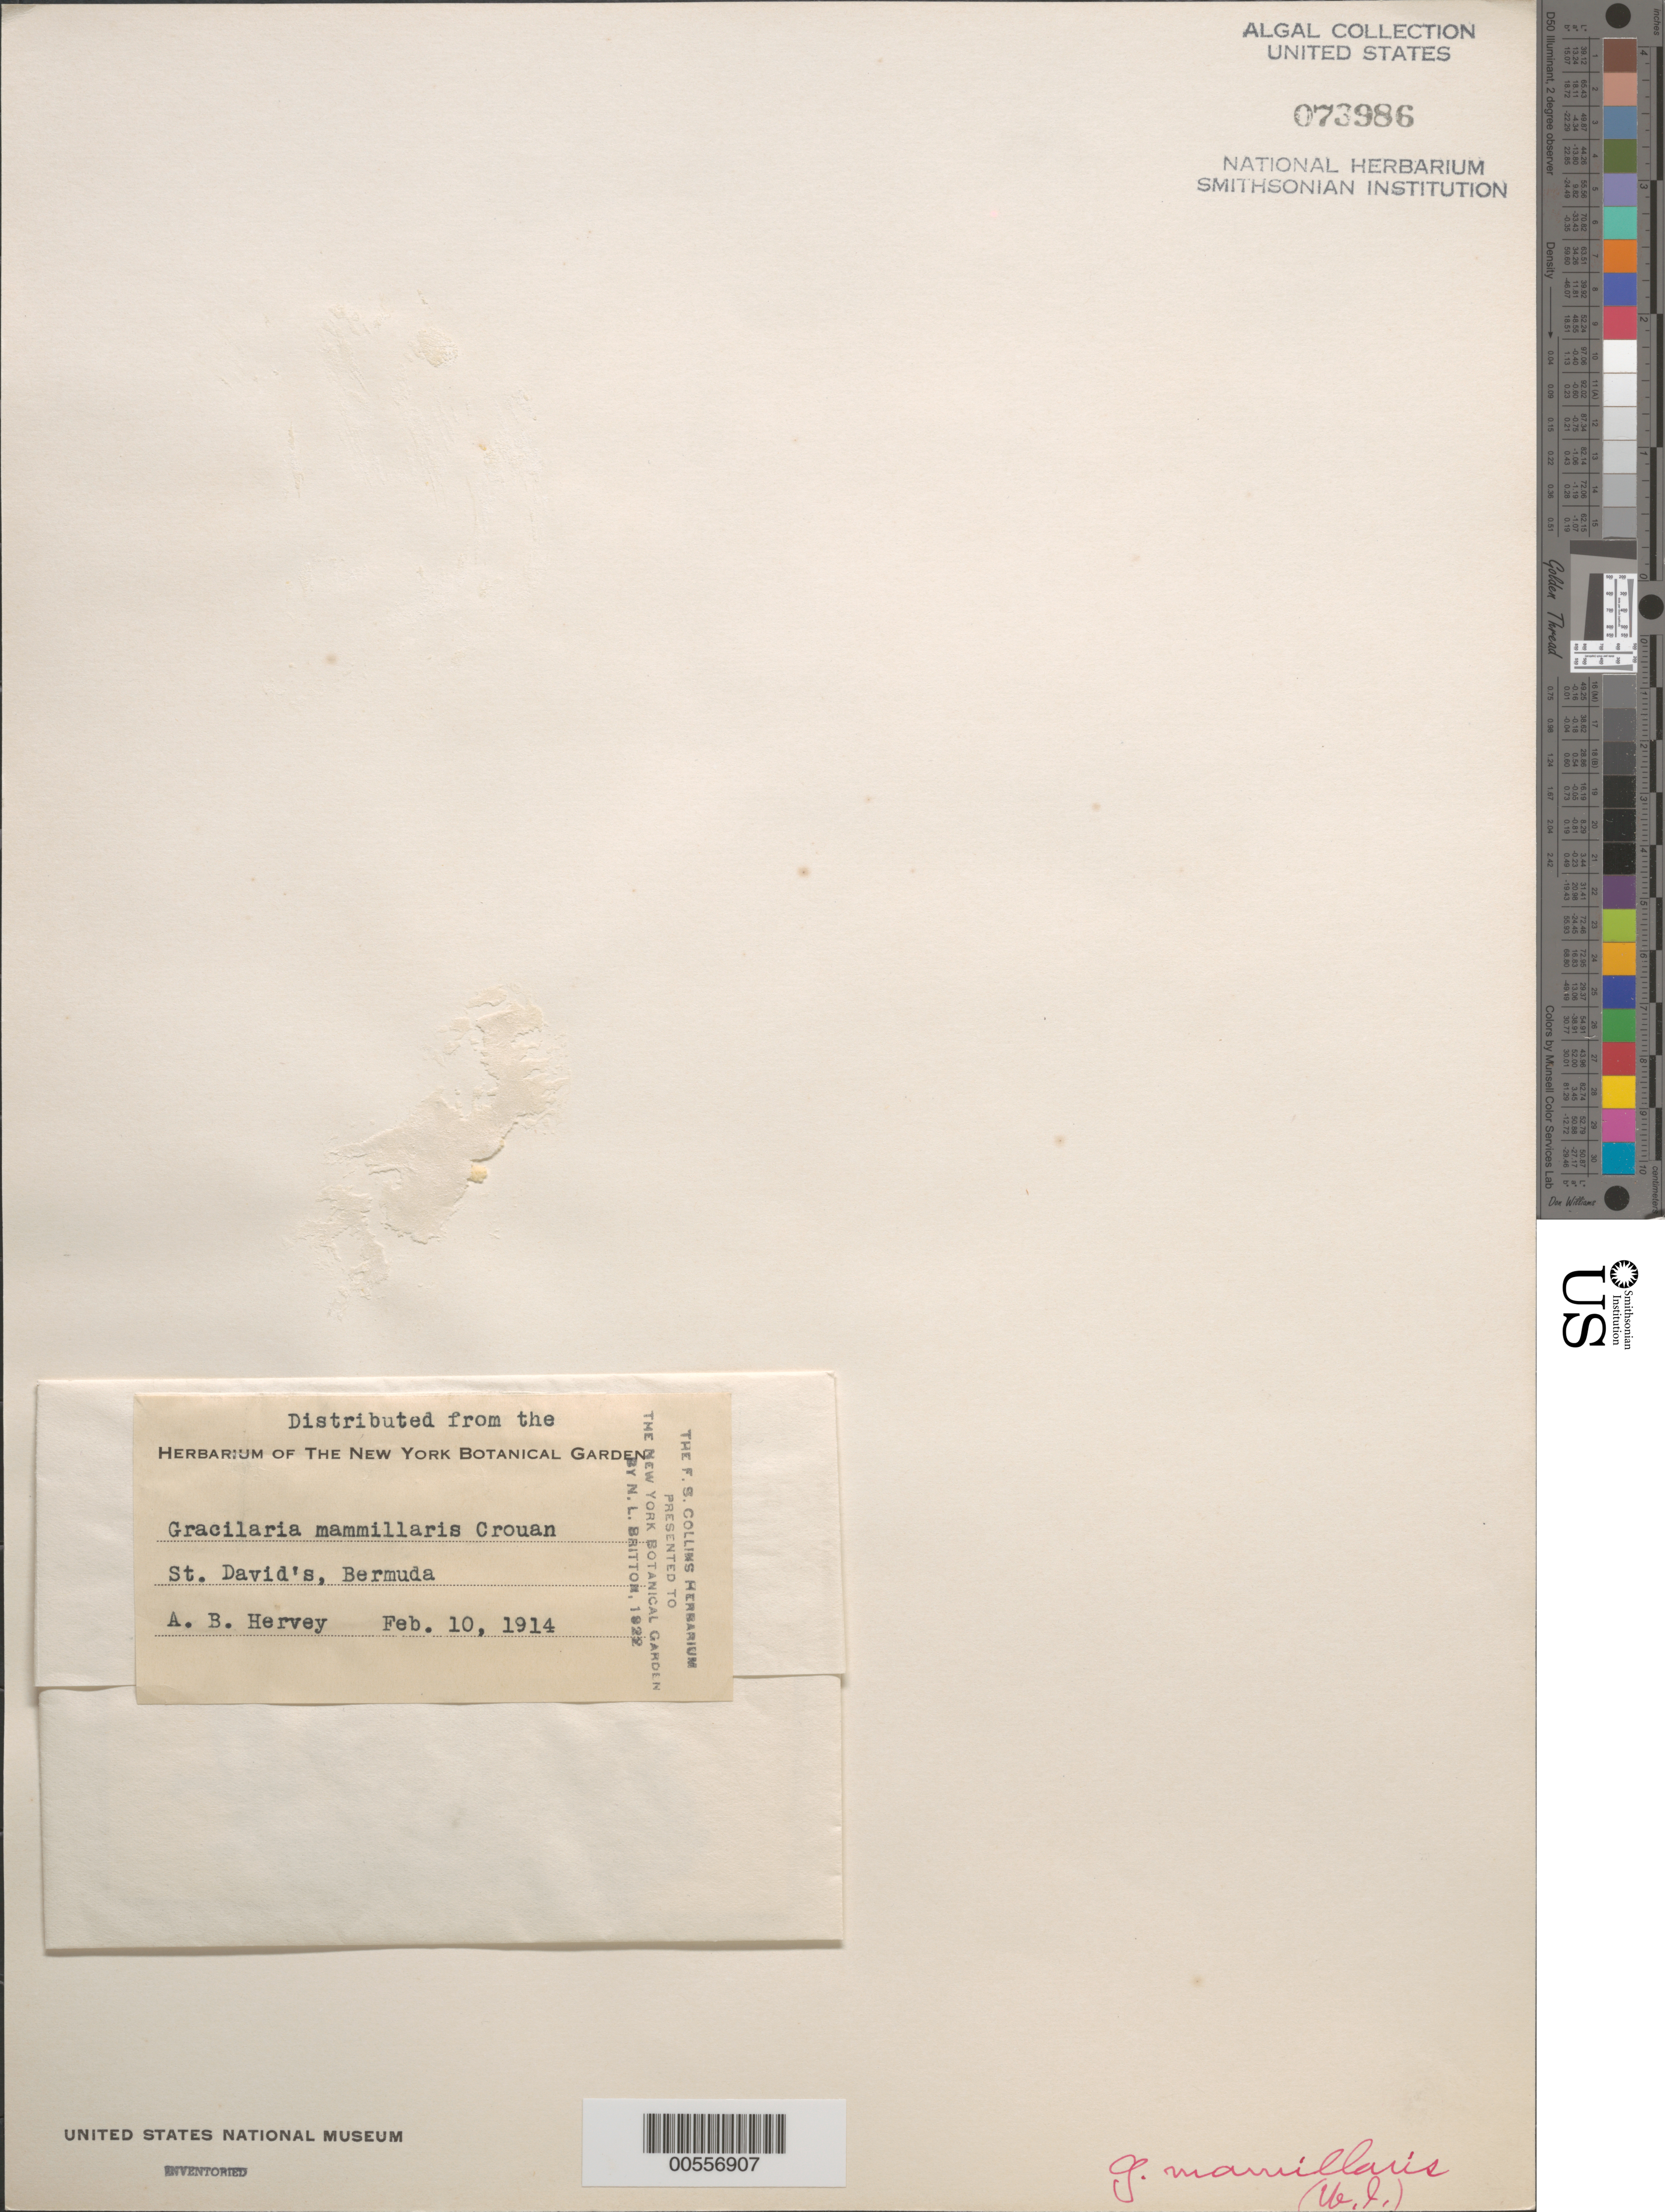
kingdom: Plantae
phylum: Rhodophyta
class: Florideophyceae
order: Gracilariales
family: Gracilariaceae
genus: Gracilaria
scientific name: Gracilaria mammillaris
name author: (Mont.) M. Howe in Britton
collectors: A. B. Hervey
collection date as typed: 10 Feb 1914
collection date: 1914-02-10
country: Bermuda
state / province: Saint George's (parish)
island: St. David's Island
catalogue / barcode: US 73986